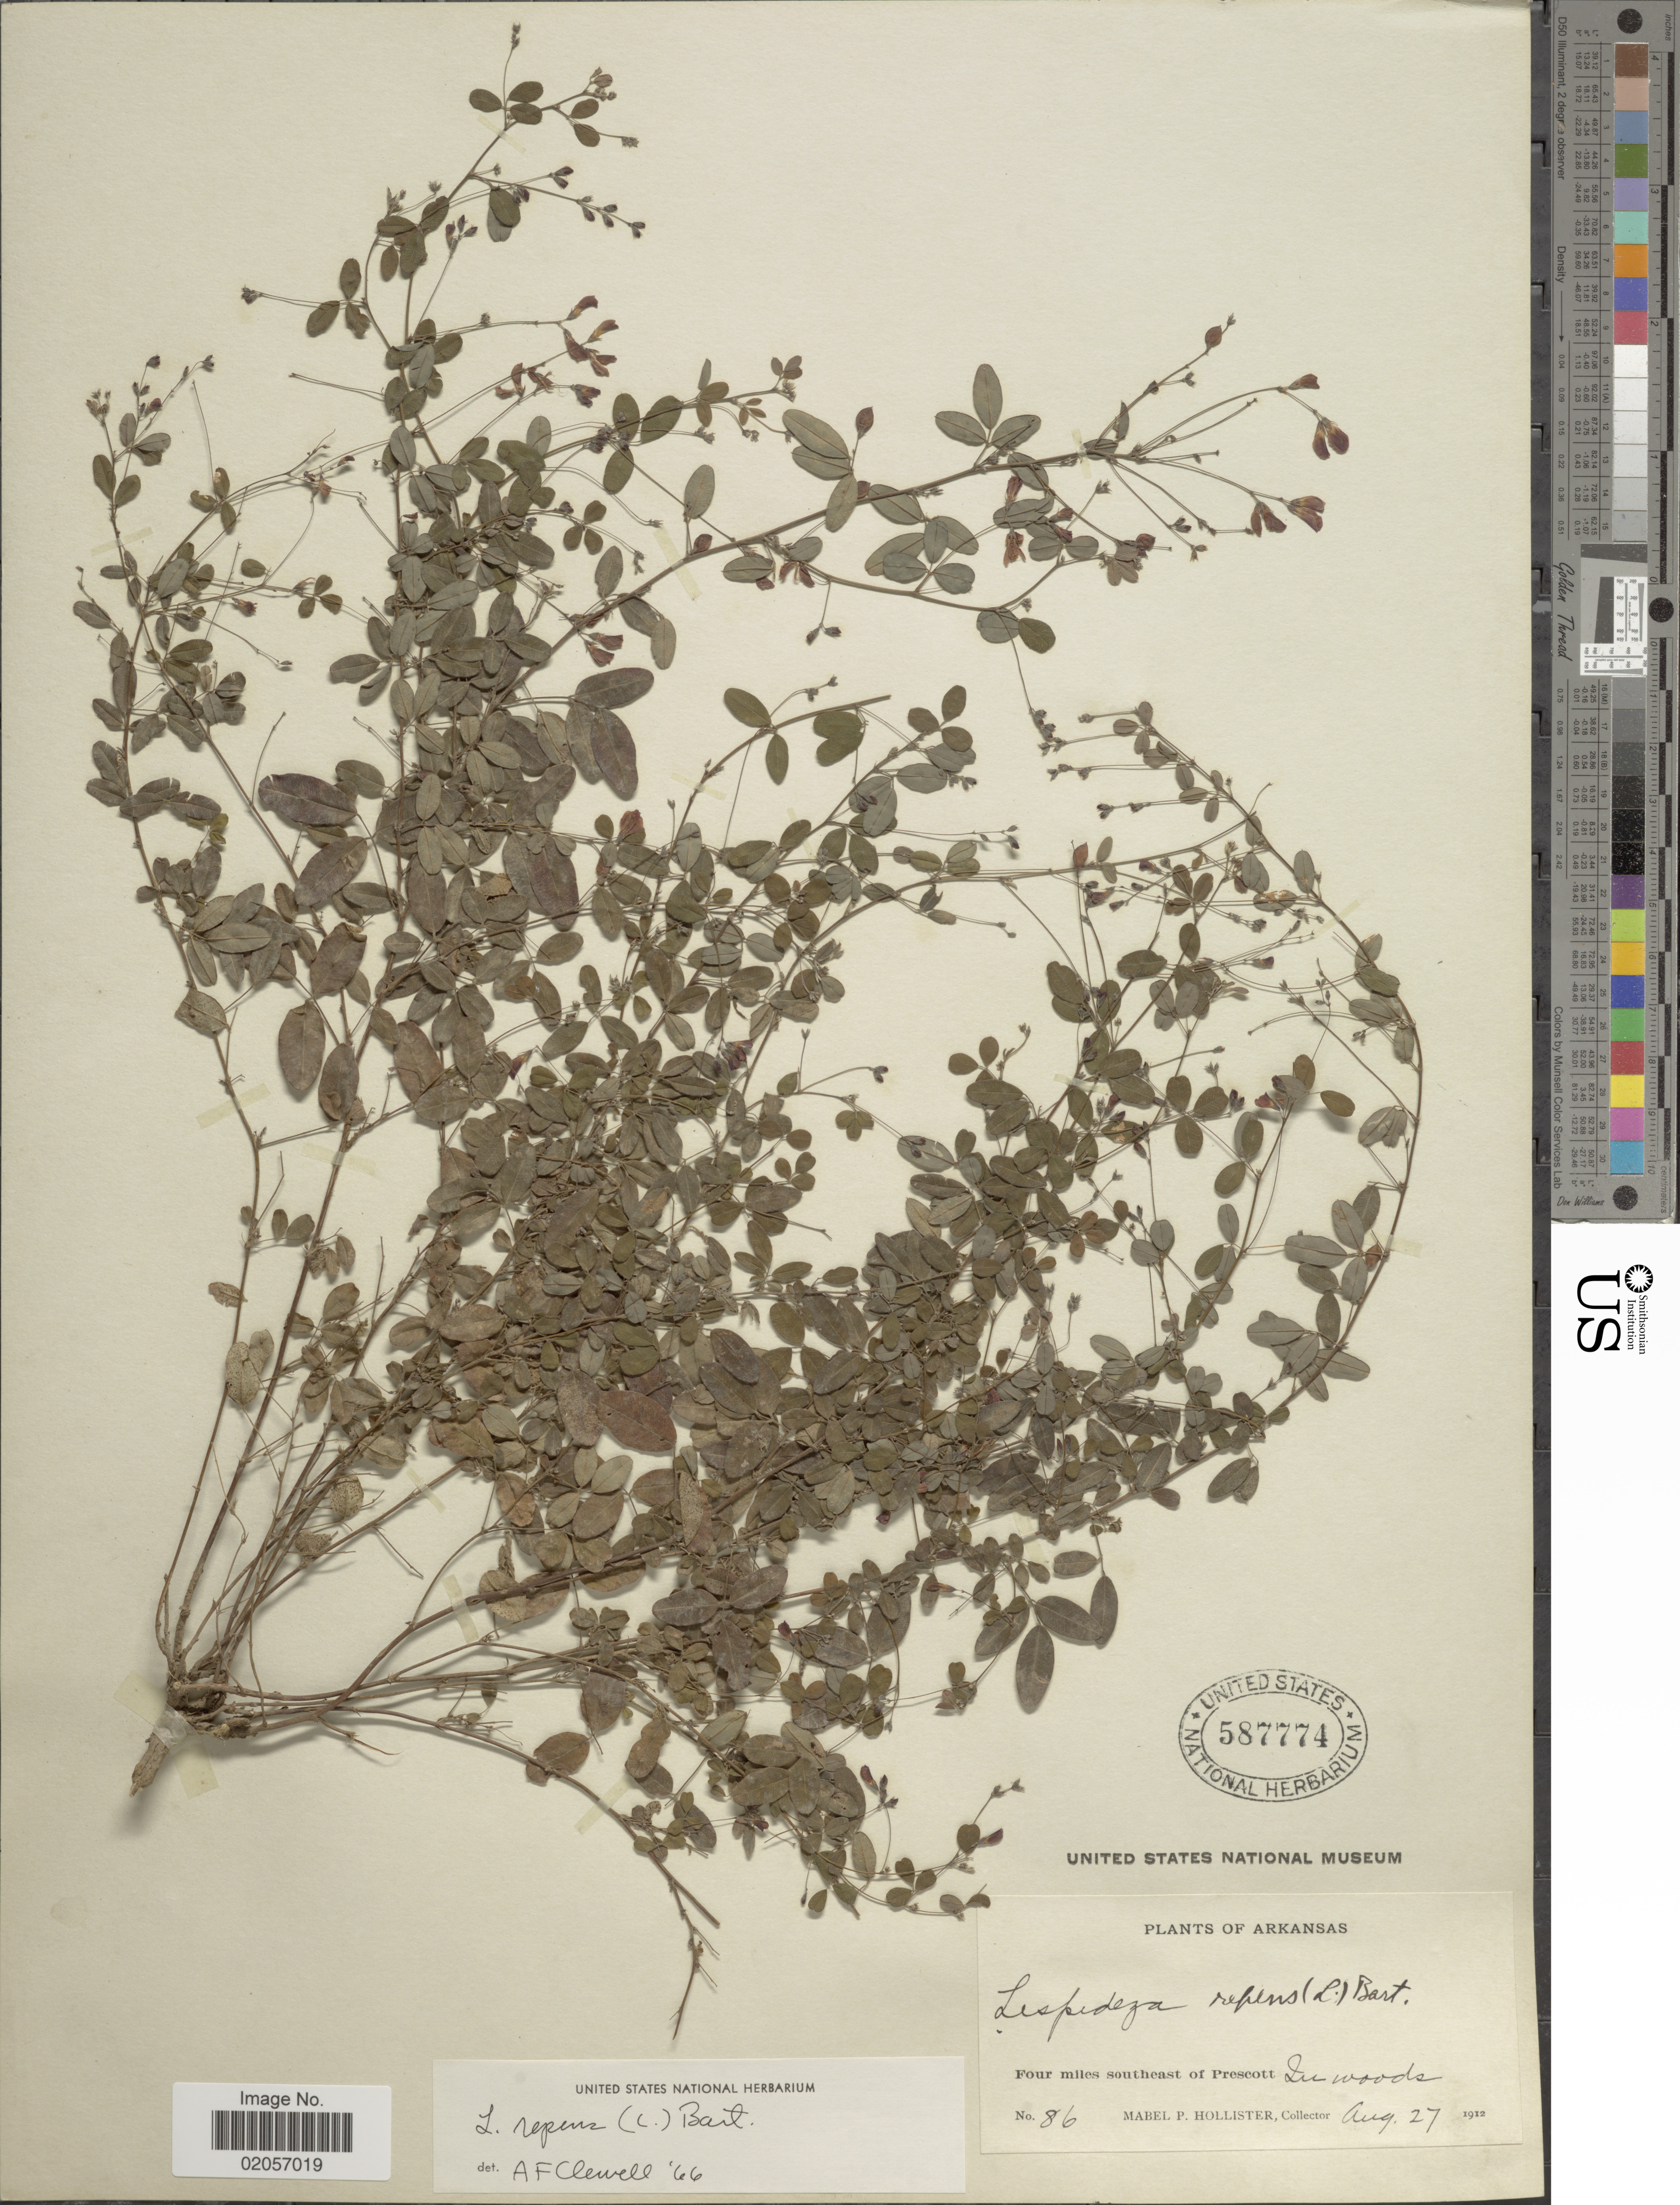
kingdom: Plantae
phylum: Tracheophyta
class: Magnoliopsida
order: Fabales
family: Fabaceae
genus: Lespedeza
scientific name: Lespedeza repens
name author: (L.) W.P.C. Barton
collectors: M. Hollister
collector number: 86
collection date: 1912-08-27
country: United States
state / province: Arkansas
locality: Four miles southeast of Prescott, in woods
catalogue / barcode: US 587774